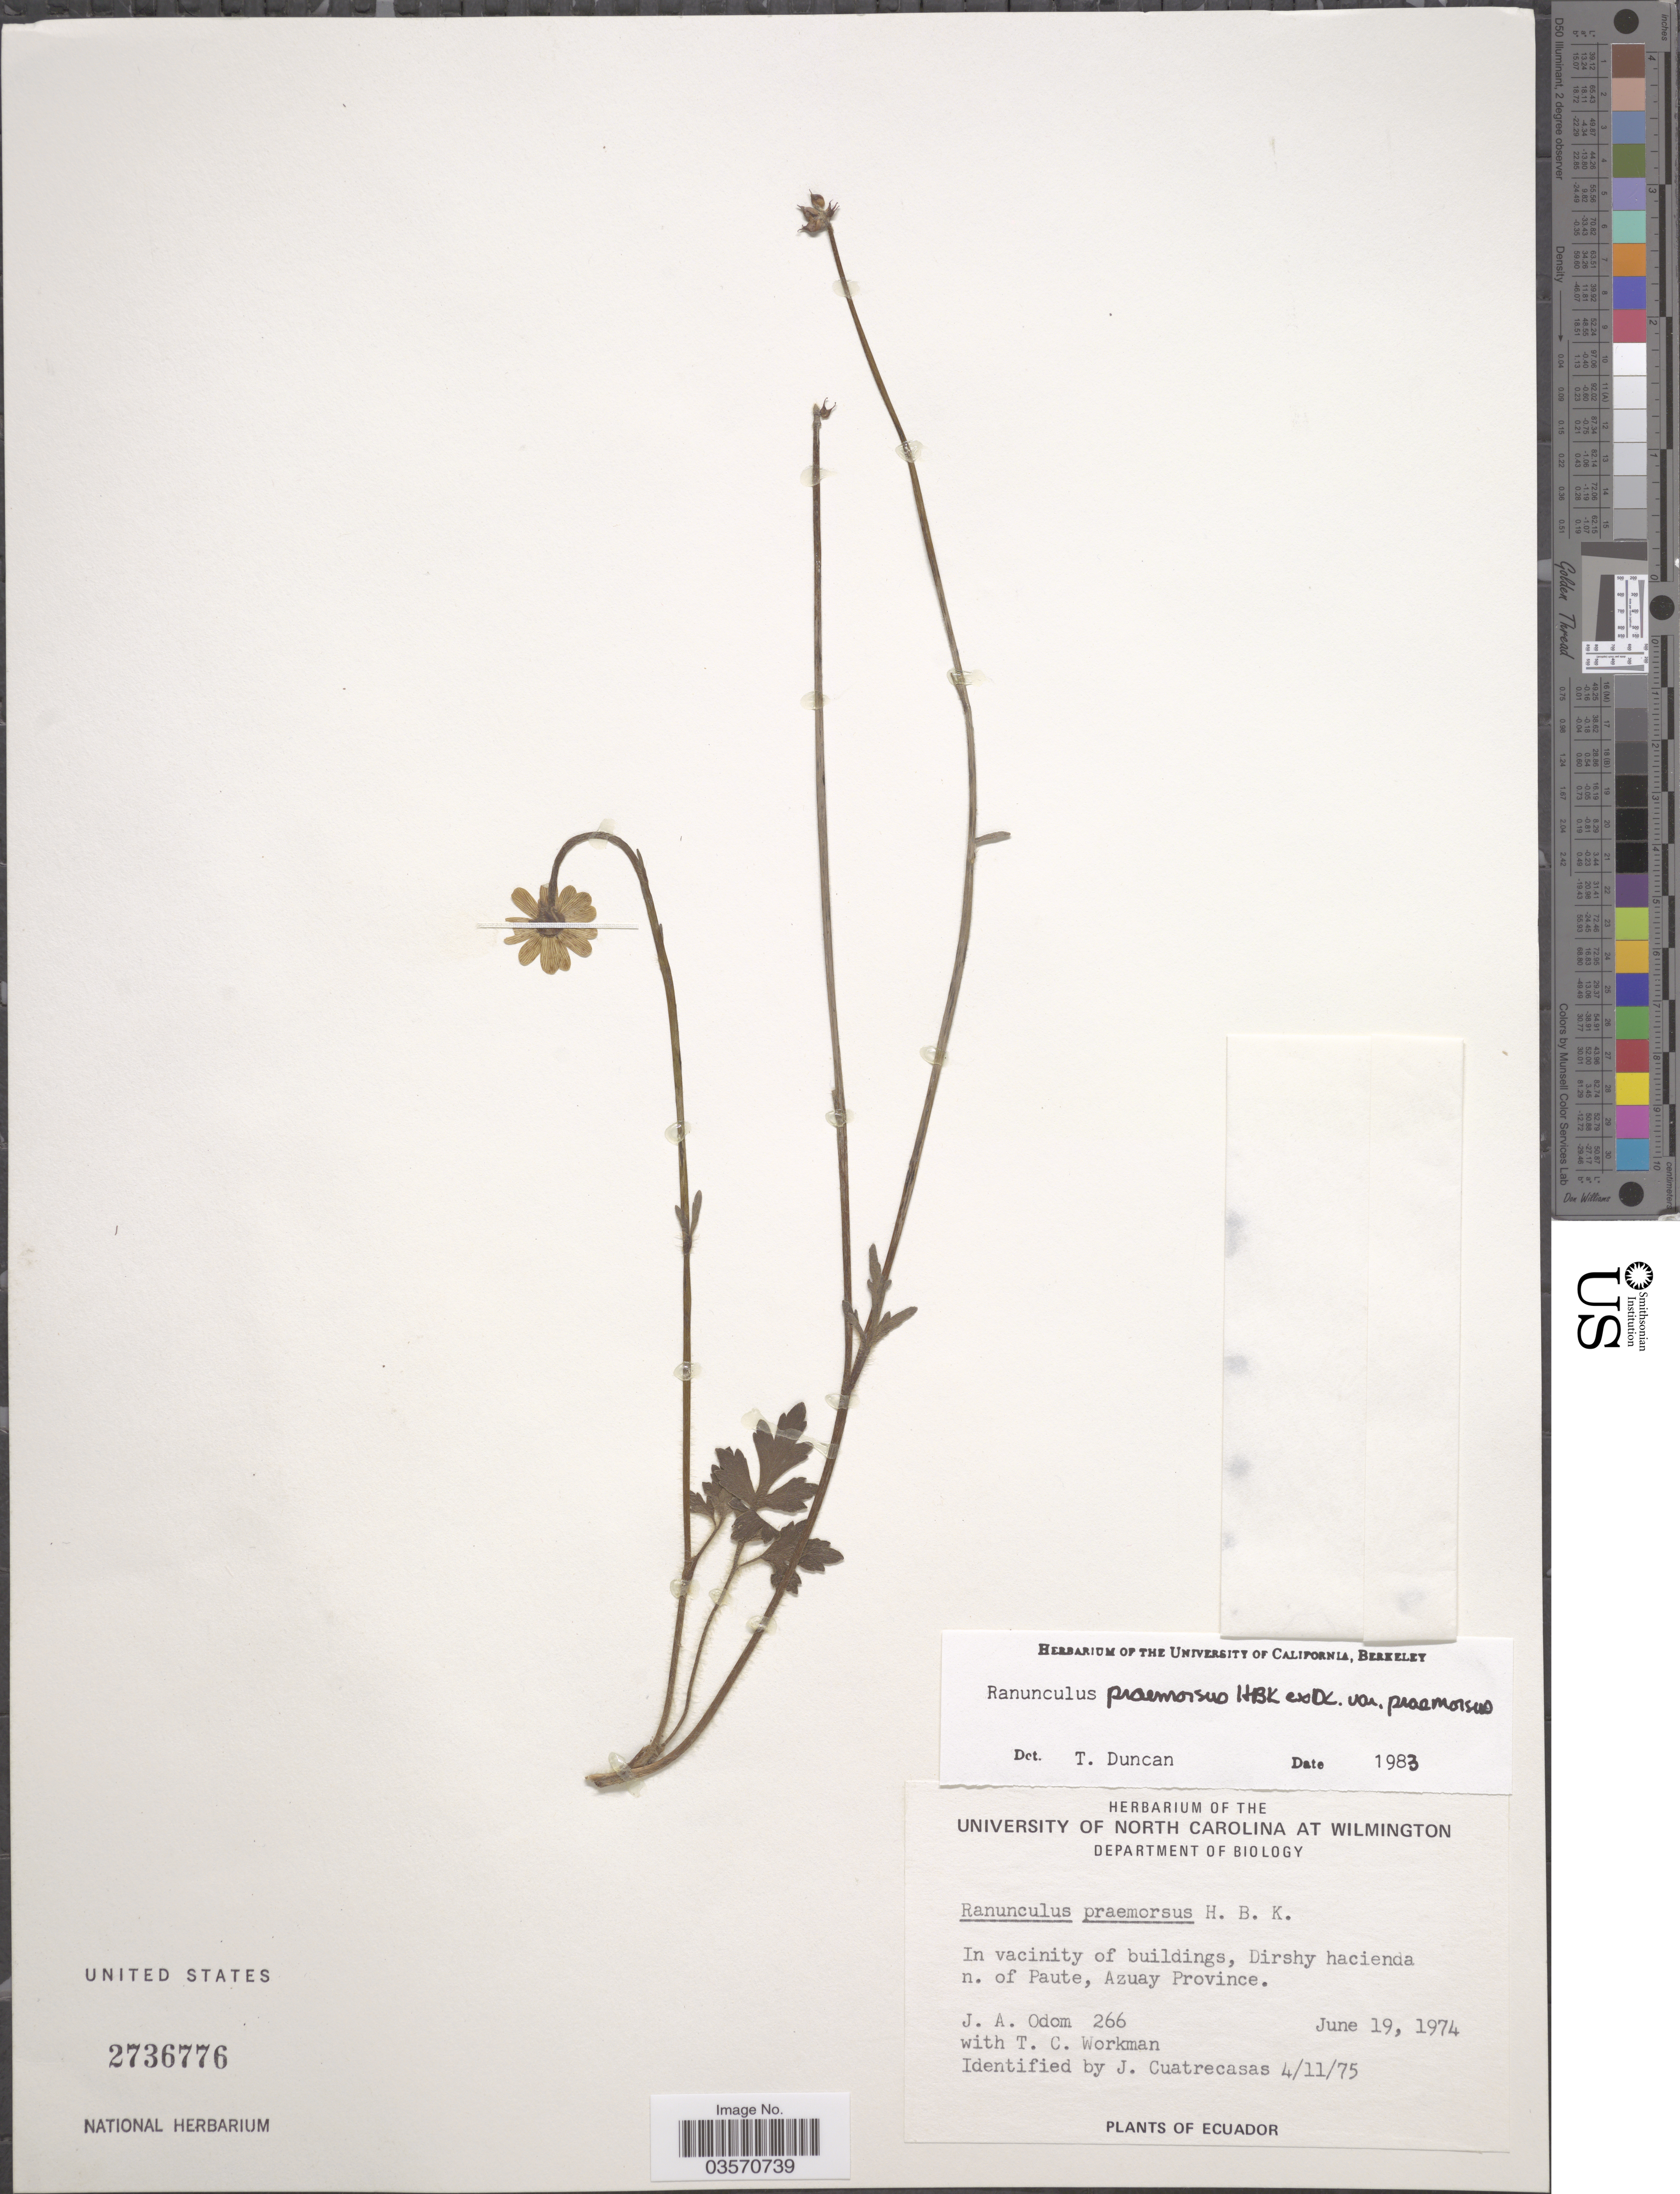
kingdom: Plantae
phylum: Tracheophyta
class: Magnoliopsida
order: Ranunculales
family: Ranunculaceae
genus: Ranunculus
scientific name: Ranunculus praemorsus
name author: Kunth ex DC.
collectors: J. Odom & T. Workman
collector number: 266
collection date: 1974-06-19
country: Ecuador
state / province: Azuay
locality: In vicinity of buildings, Dirshy hacienda n. of Paute.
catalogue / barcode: US 2736776